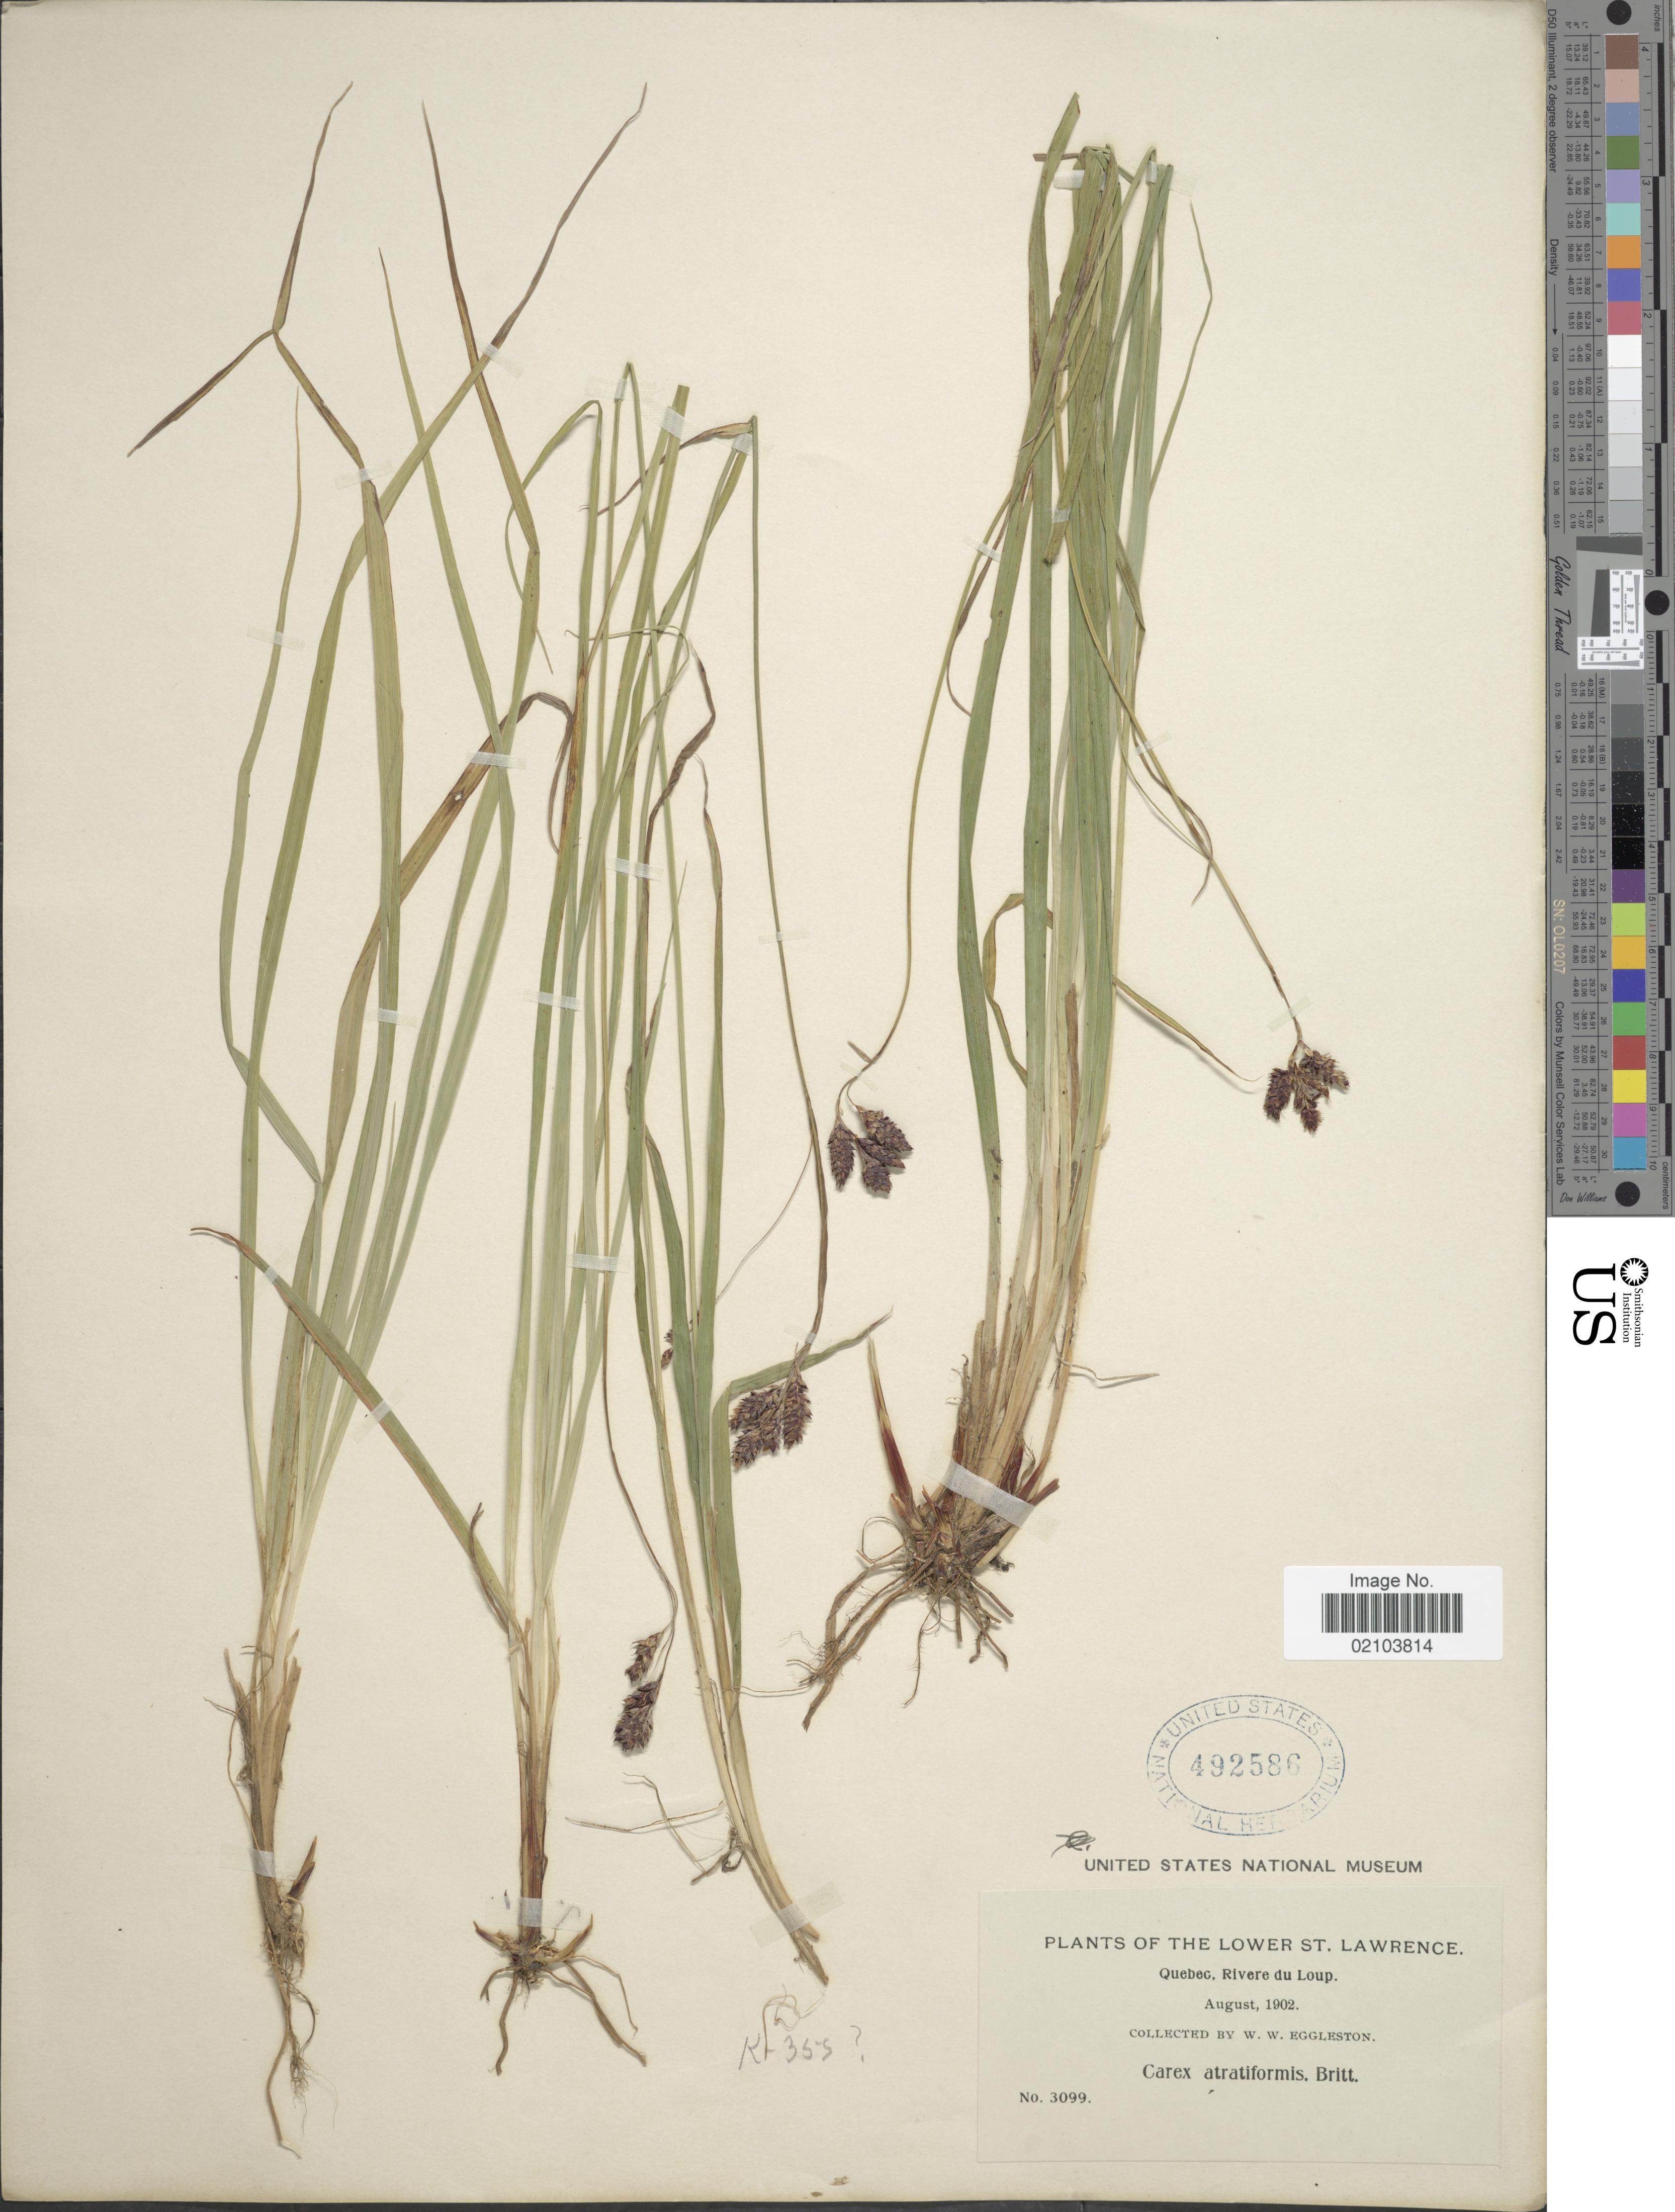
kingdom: Plantae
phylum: Tracheophyta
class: Liliopsida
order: Poales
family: Cyperaceae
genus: Carex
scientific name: Carex atratiformis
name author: Britton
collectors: W. W. Eggleston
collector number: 3099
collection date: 1902-08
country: Canada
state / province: Quebec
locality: Lower St. Lawrence. Rivere du Loup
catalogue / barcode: US 492586